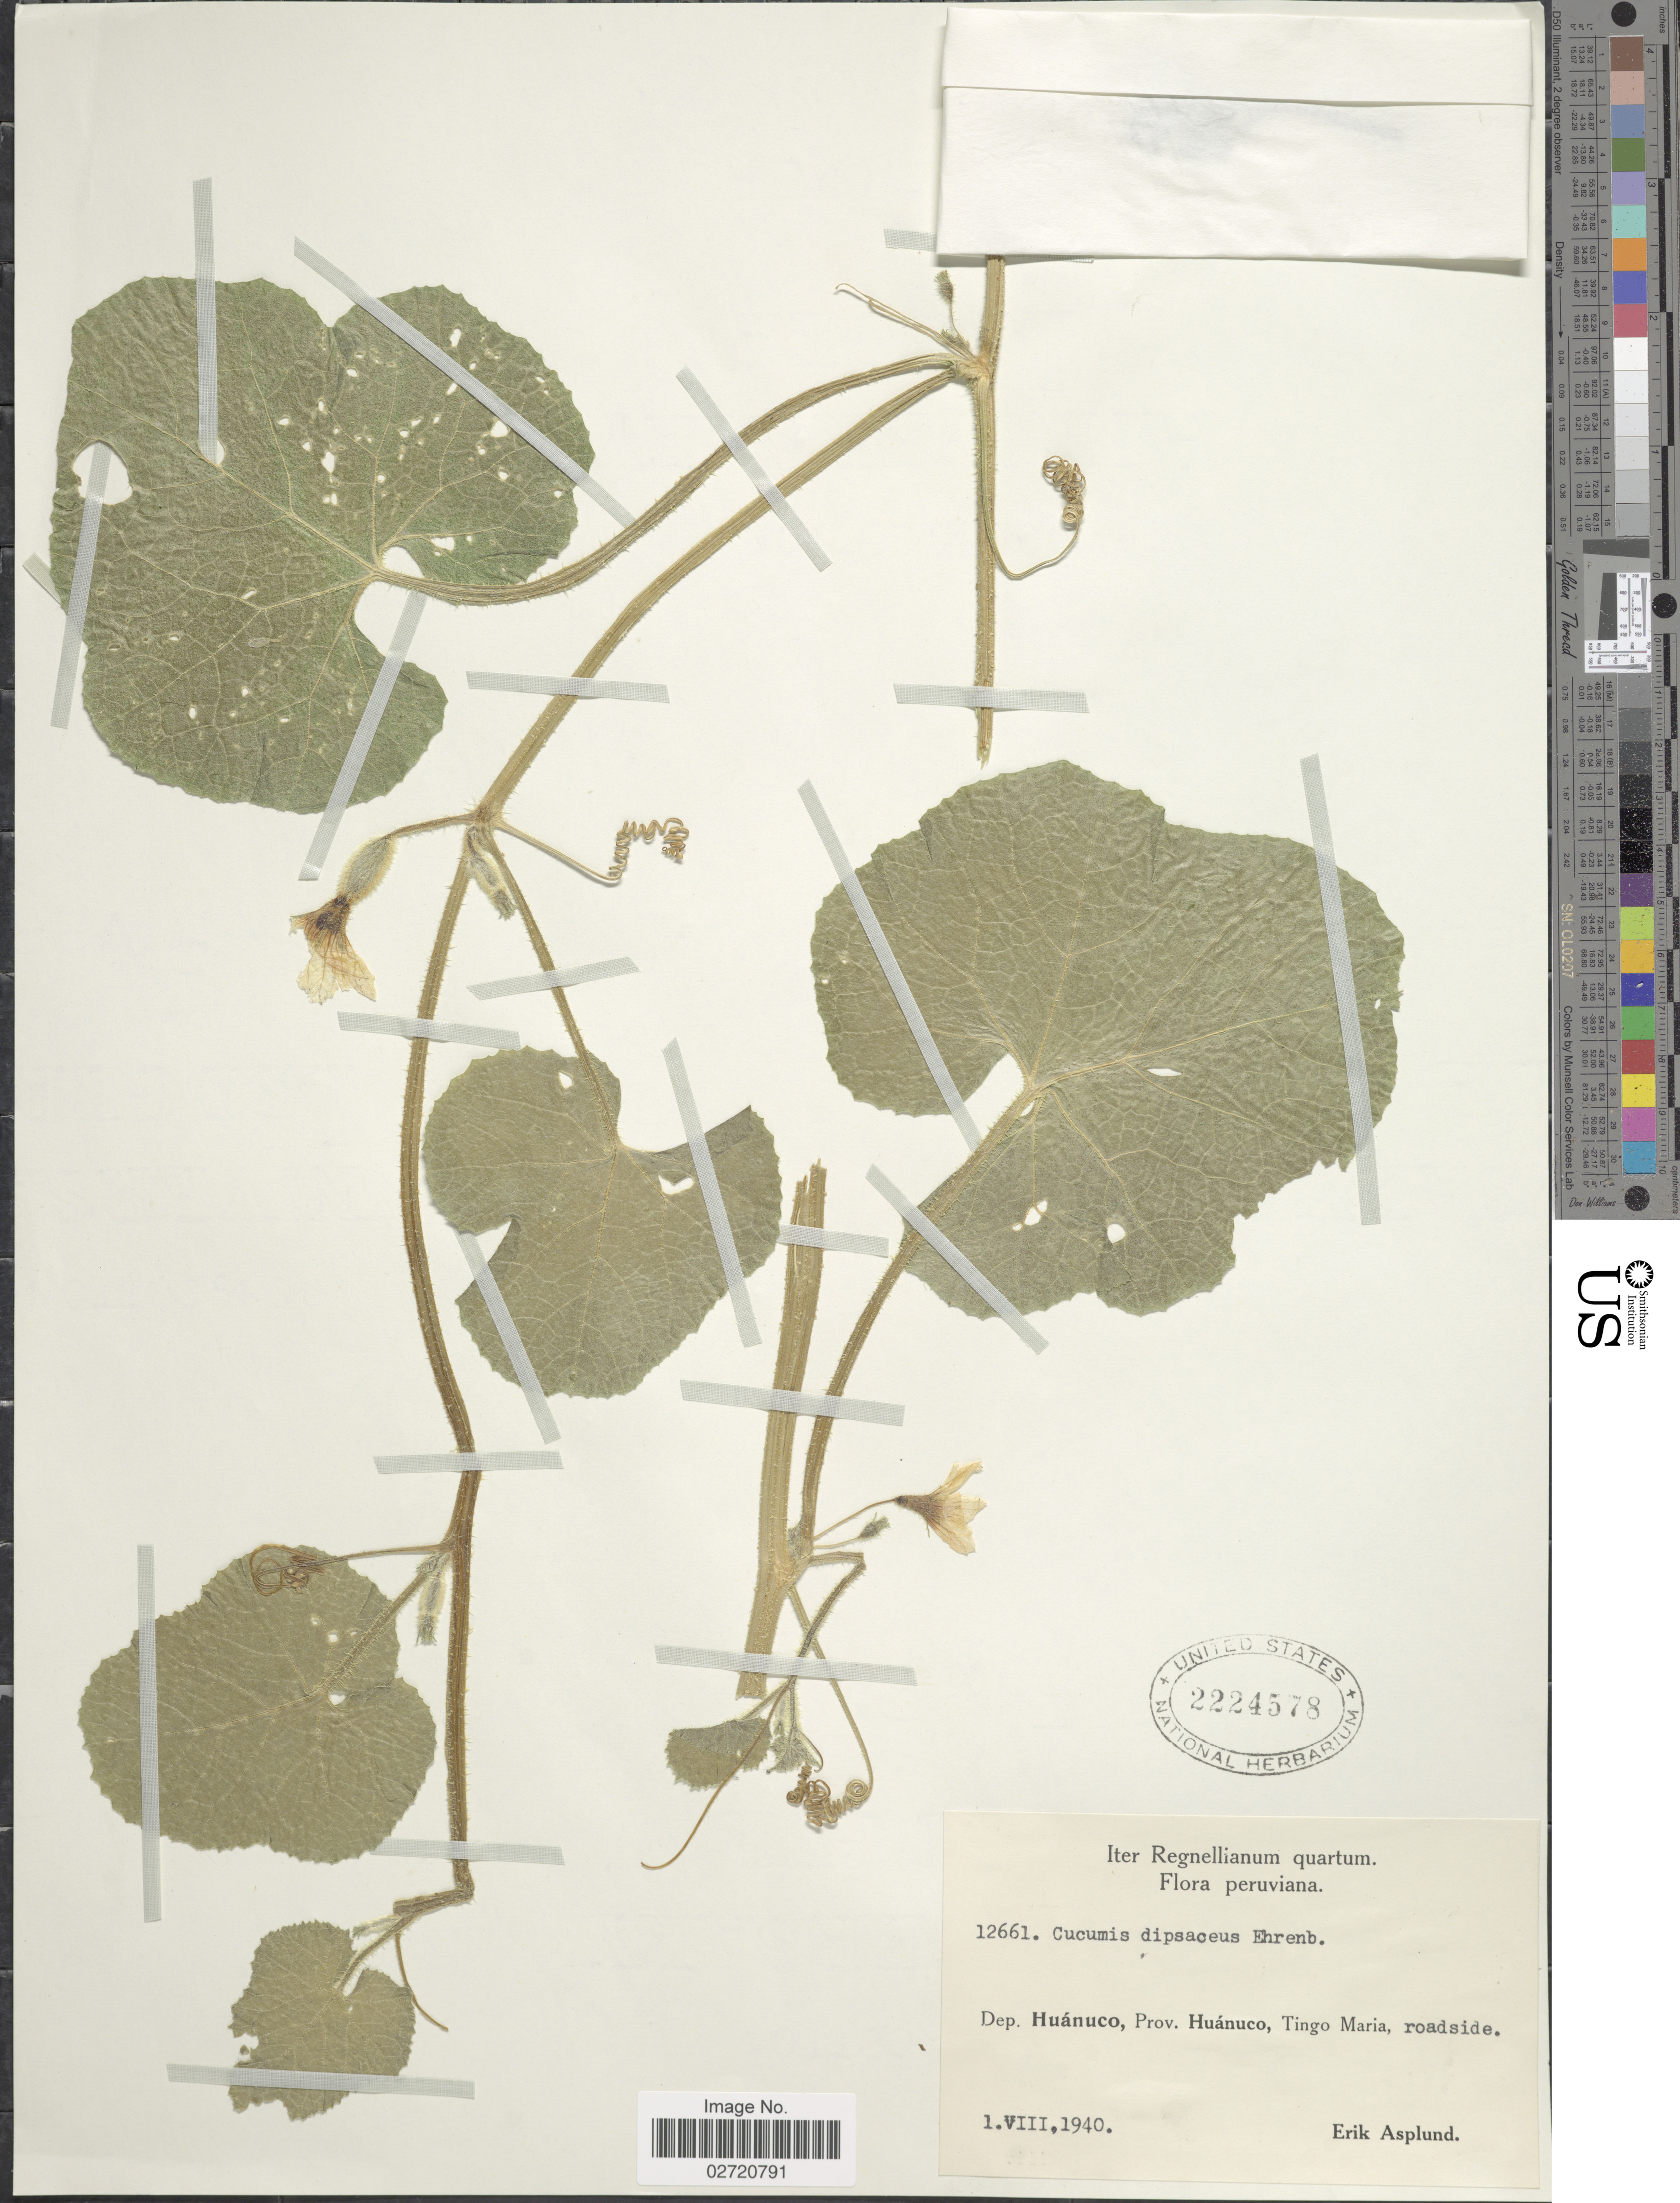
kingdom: Plantae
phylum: Tracheophyta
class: Magnoliopsida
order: Cucurbitales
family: Cucurbitaceae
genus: Cucumis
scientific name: Cucumis dipsaceus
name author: Ehrenb. ex Spach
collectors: E. Asplund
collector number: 12661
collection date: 1940-08-01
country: Peru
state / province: Huánuco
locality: Dep. Huanuco, Prov. Huanuco, Tingo Maria, roadside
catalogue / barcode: US 2224578